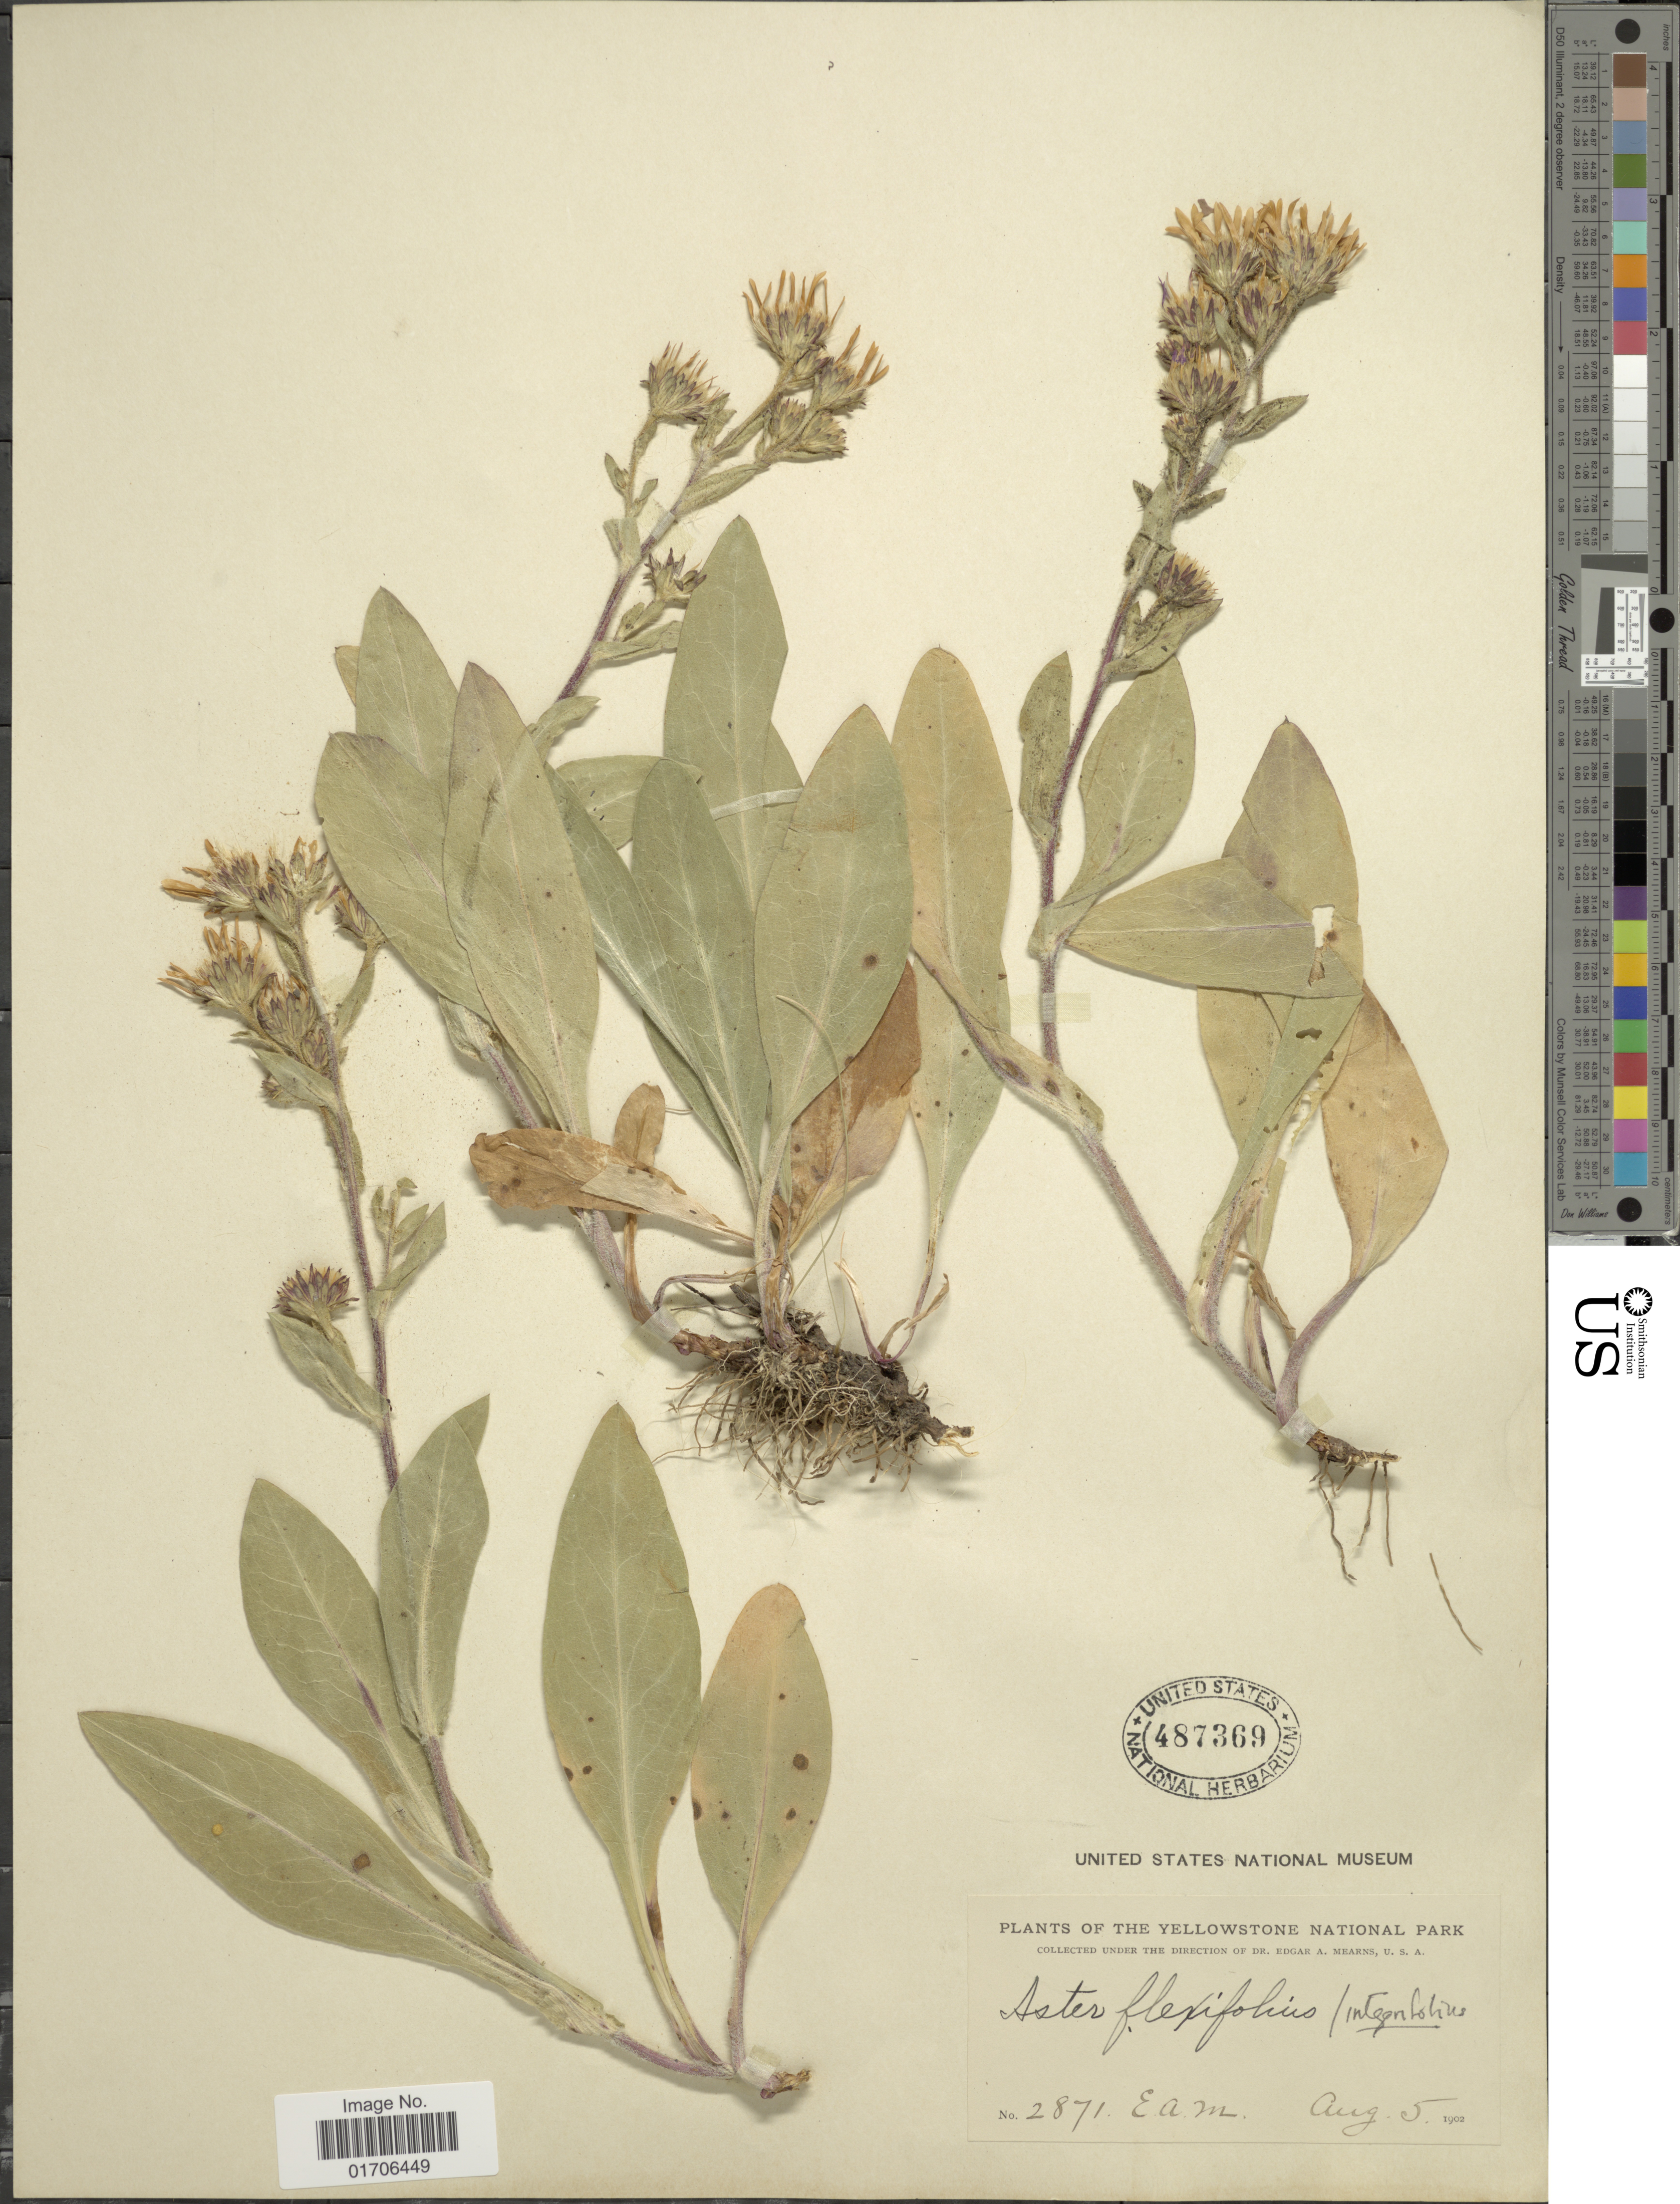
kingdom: Plantae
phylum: Tracheophyta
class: Magnoliopsida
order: Asterales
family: Asteraceae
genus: Eurybia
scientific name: Eurybia integrifolia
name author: (Nutt.) G.L. Nesom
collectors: E. A. Mearns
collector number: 2871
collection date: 1902-08-05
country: United States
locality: Yellowstone National Park.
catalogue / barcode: US 487369